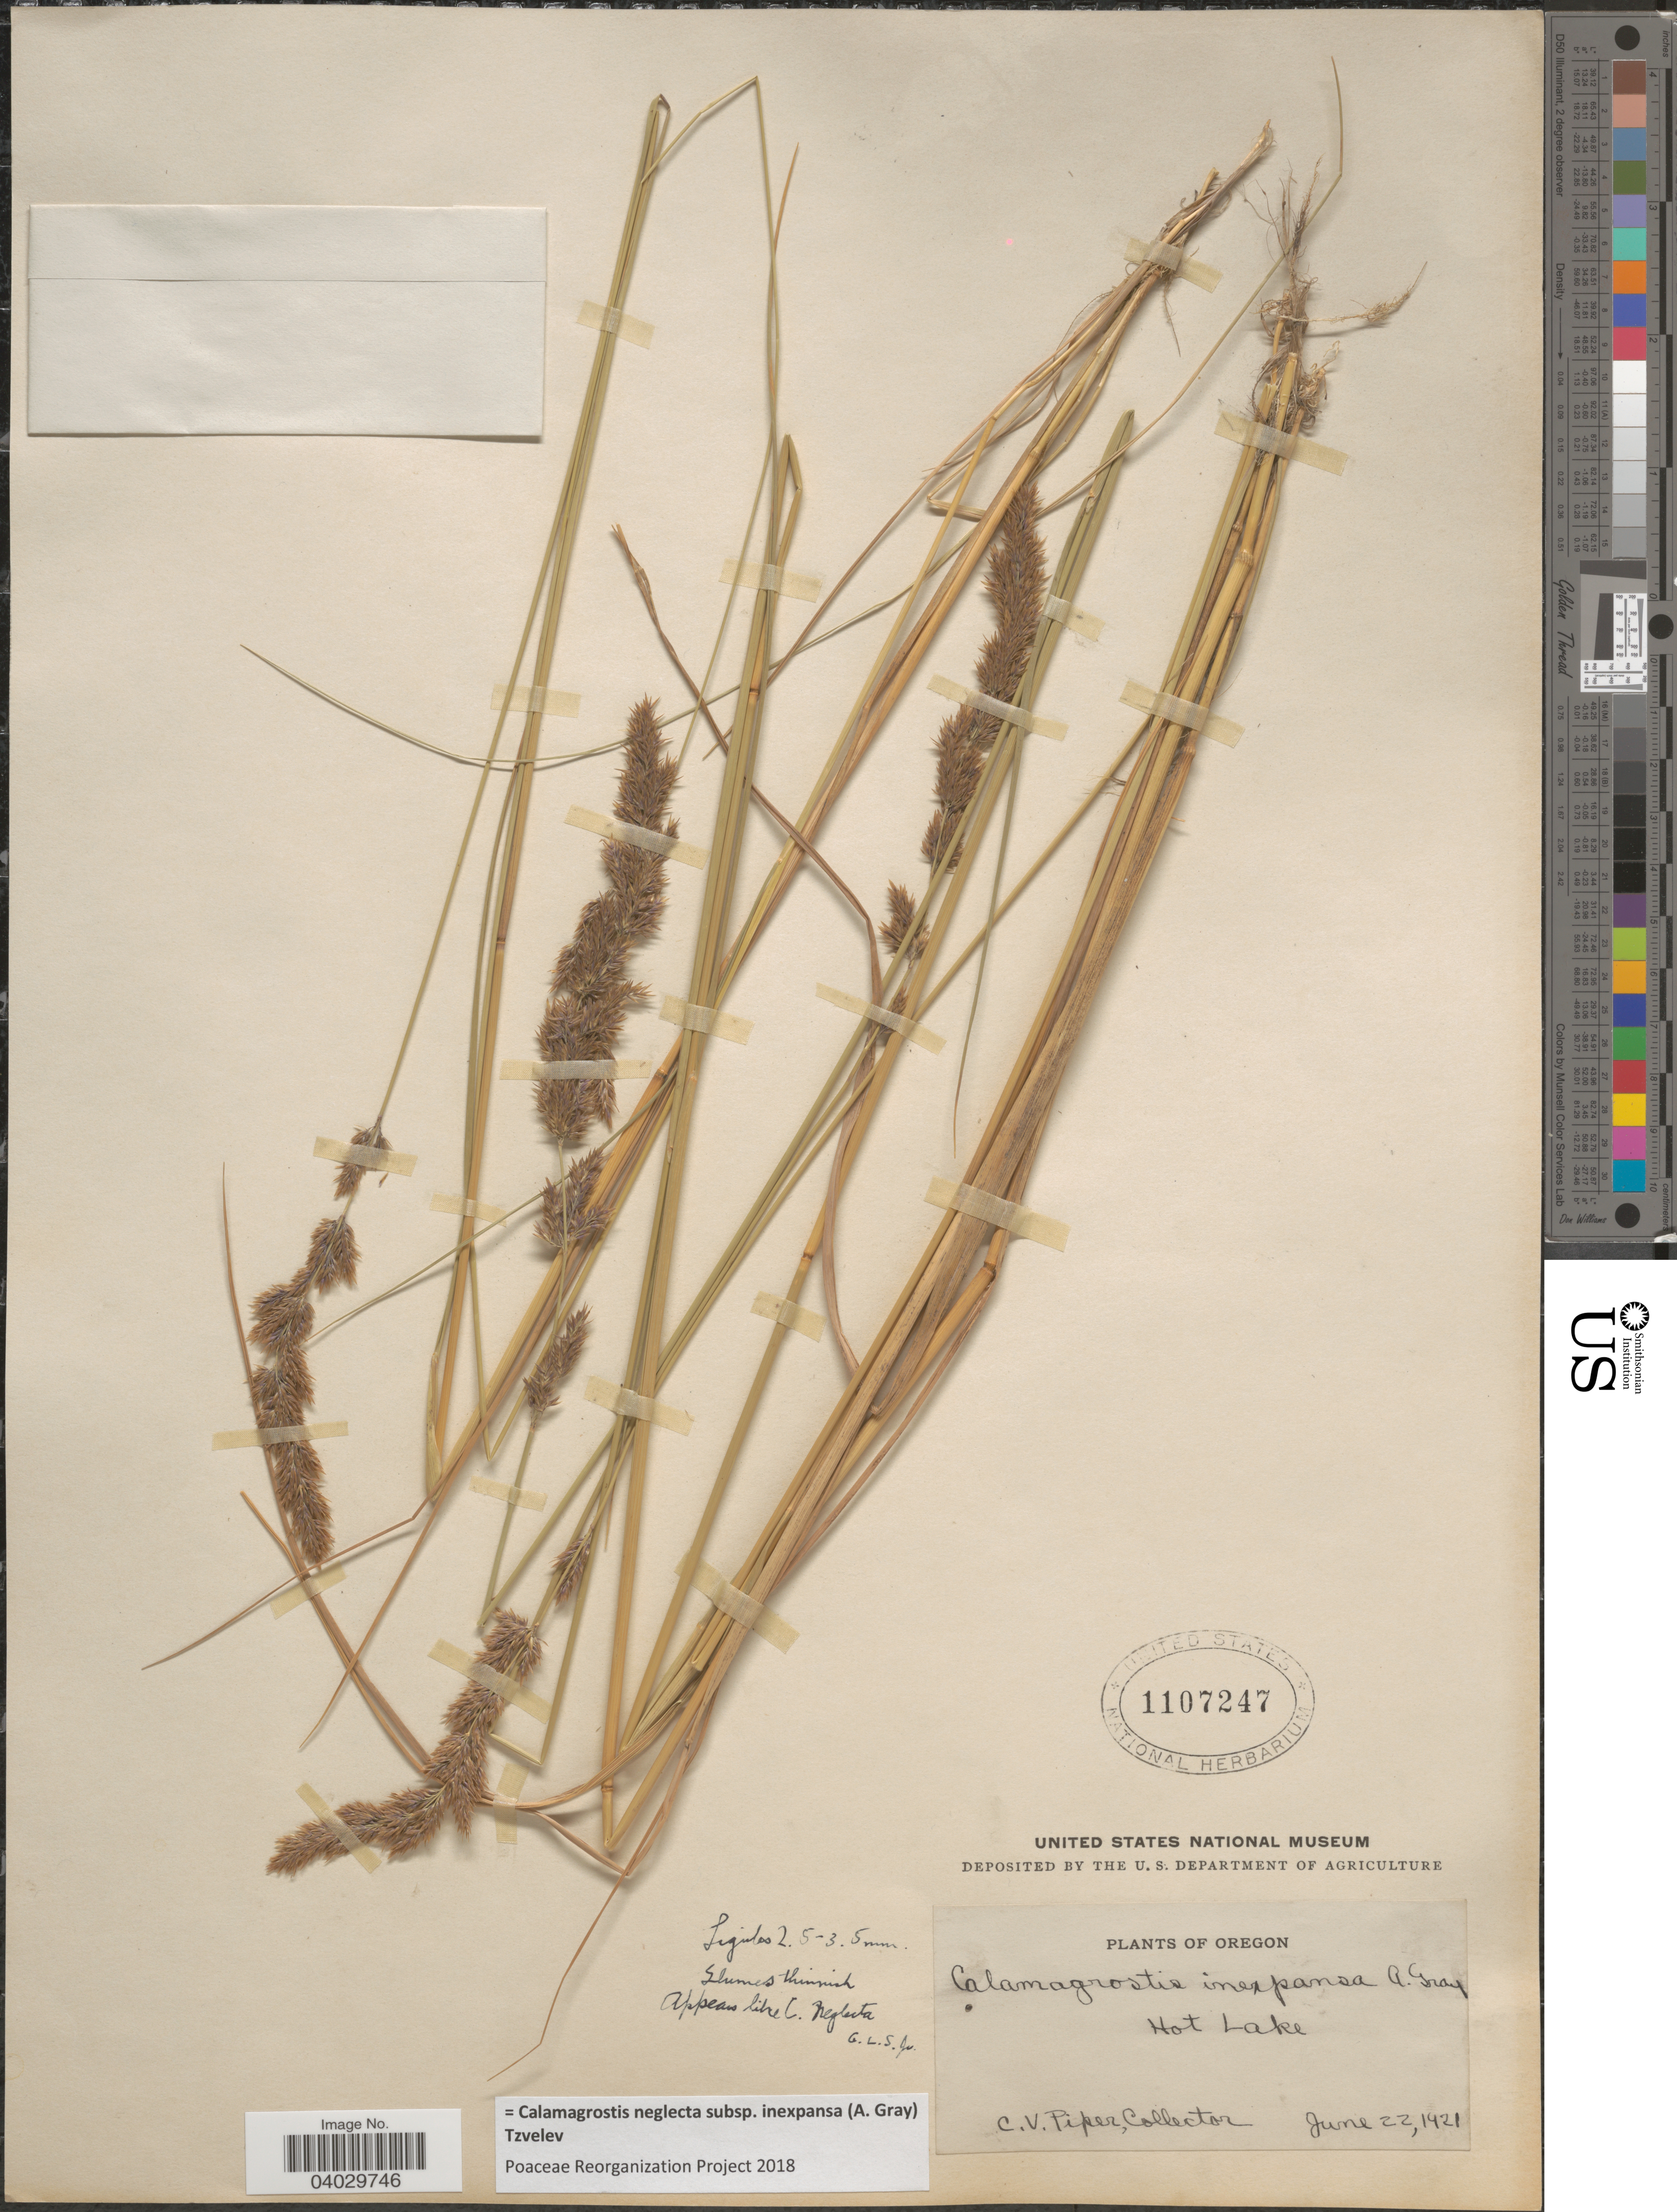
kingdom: Plantae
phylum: Tracheophyta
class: Liliopsida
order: Poales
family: Poaceae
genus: Calamagrostis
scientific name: Calamagrostis neglecta subsp. inexpansa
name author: (A. Gray) Tzvelev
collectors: C. V. Piper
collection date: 1921-06-22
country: United States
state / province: Oregon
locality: Hot Lake.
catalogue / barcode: US 1107247